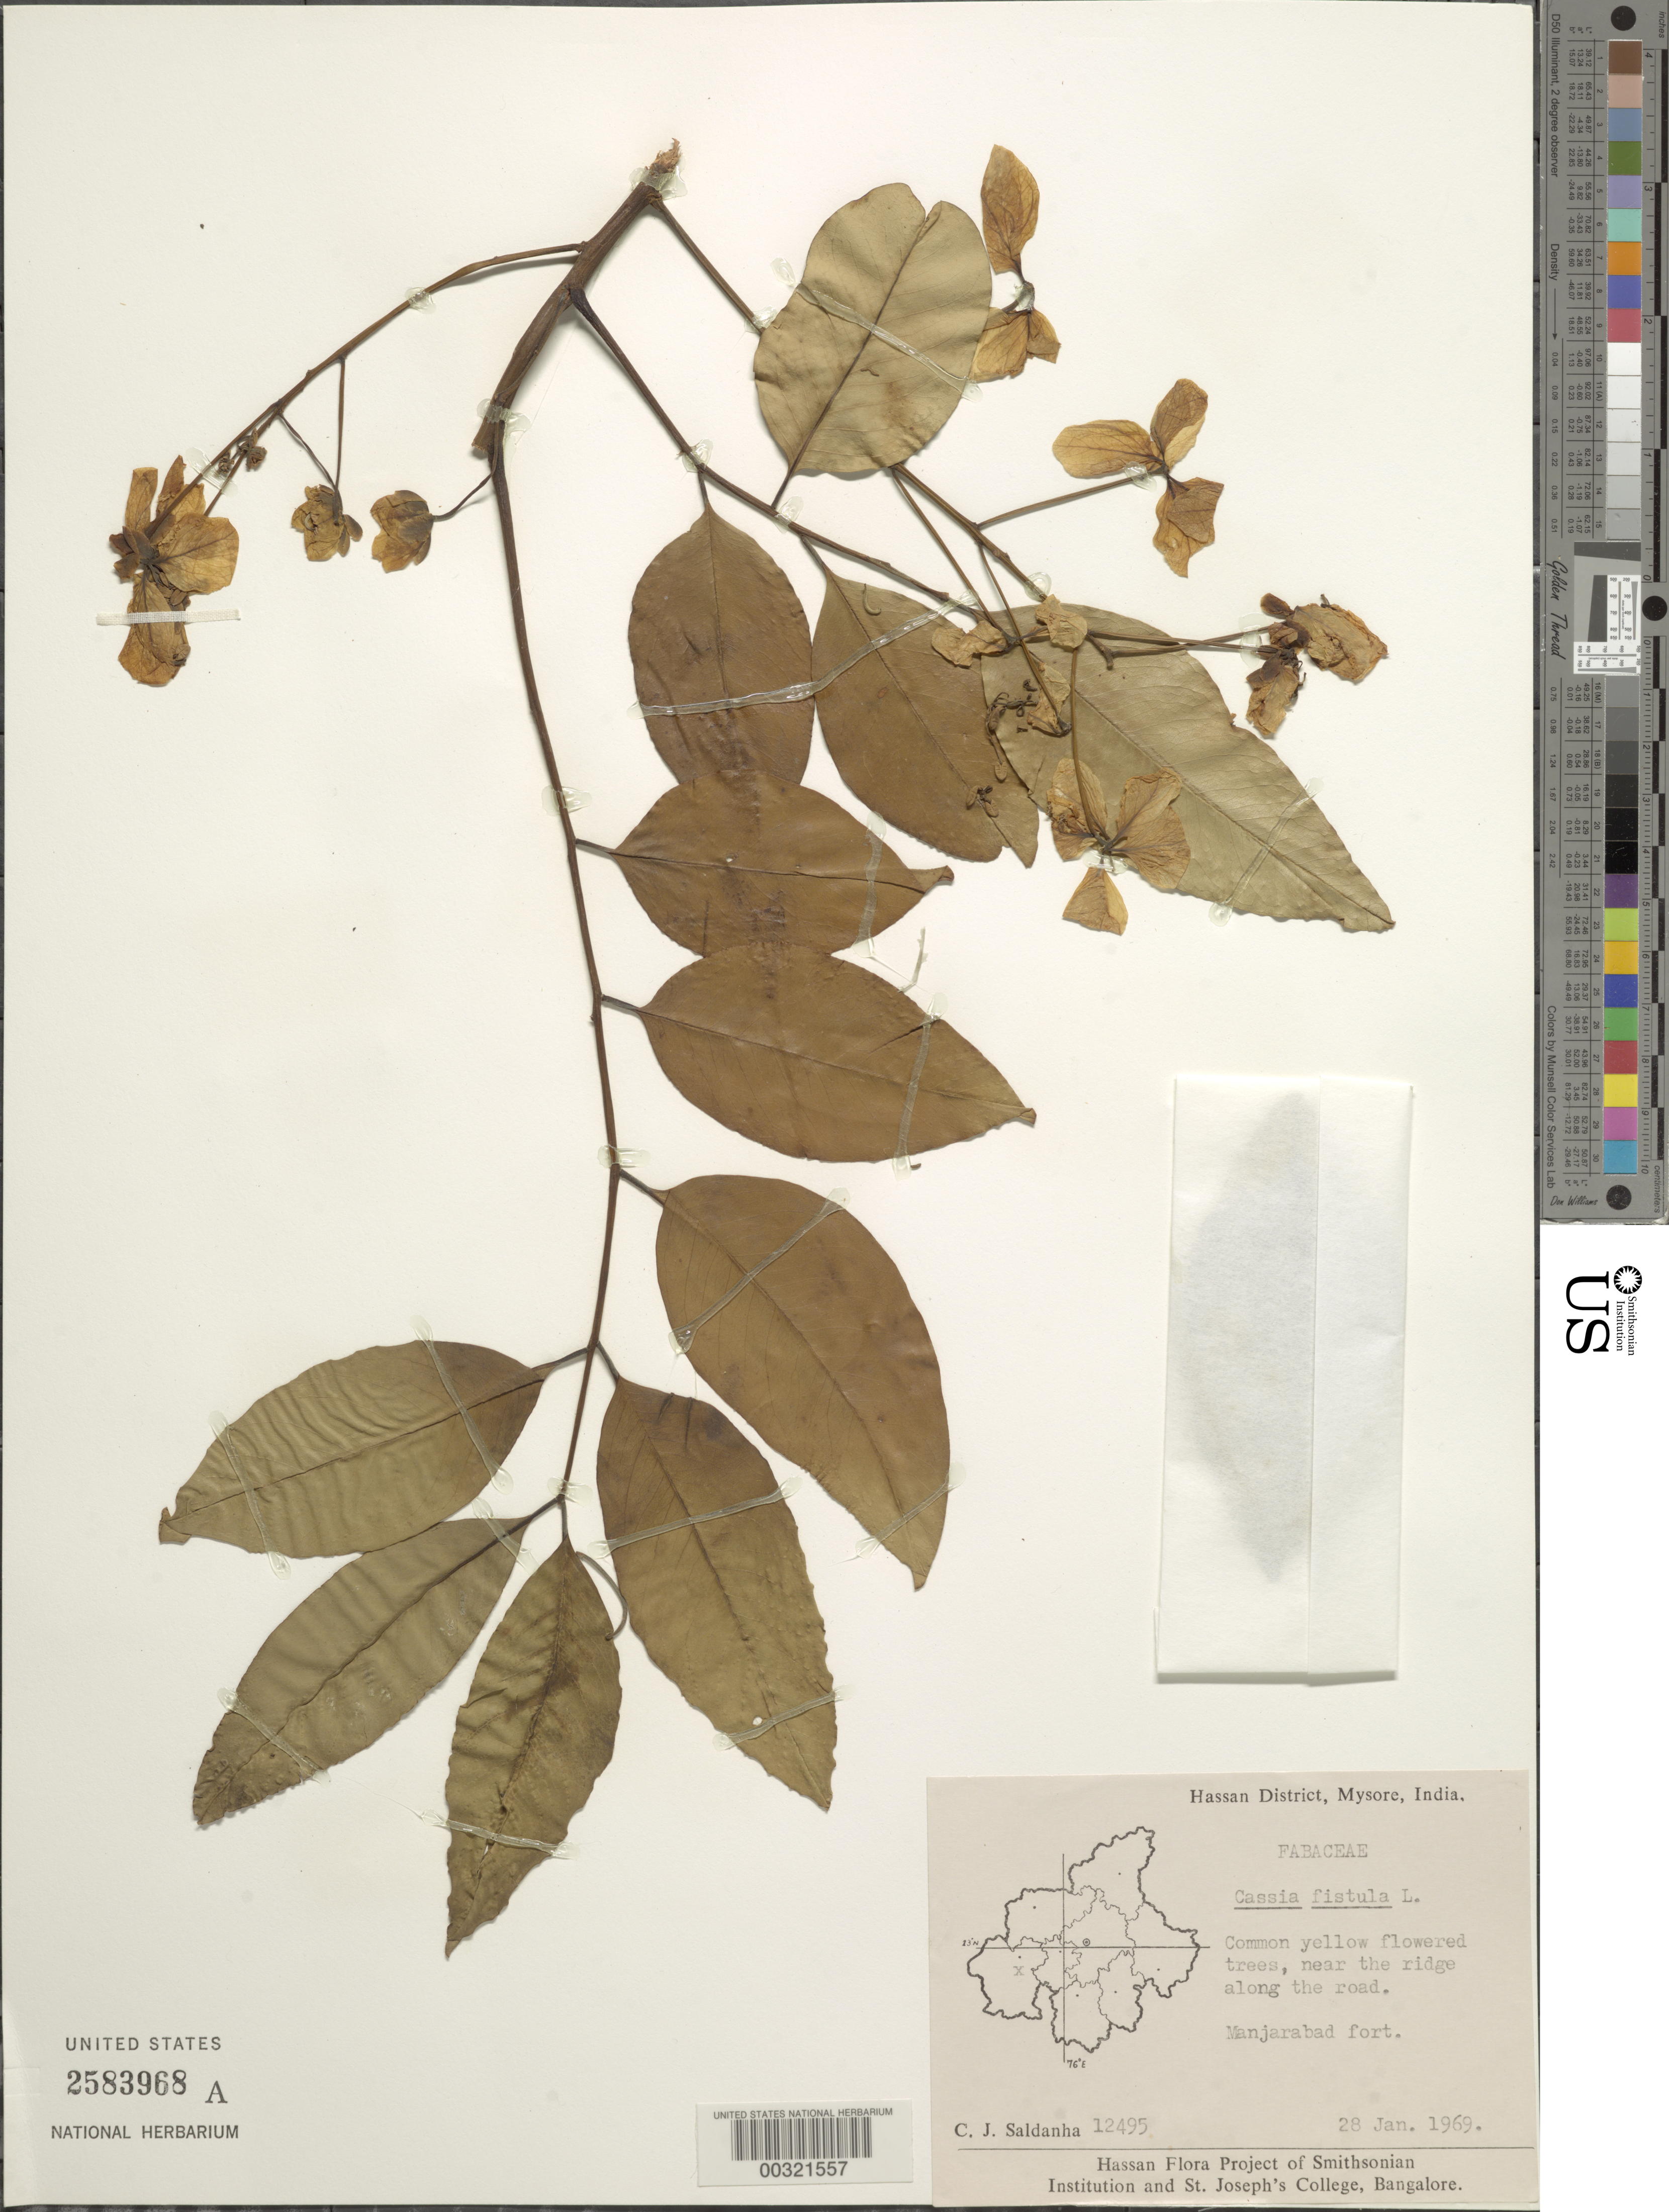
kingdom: Plantae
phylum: Tracheophyta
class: Magnoliopsida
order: Fabales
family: Fabaceae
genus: Cassia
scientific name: Cassia fistula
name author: L.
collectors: C. J. Saldanha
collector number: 12495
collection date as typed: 28 Jan 1969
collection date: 1969-01-28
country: India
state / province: Karnataka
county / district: Hassan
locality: Manjarabad fort, mysore state [mysore state = karnataka.]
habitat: Near ridge along the road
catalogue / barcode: US 2583968A